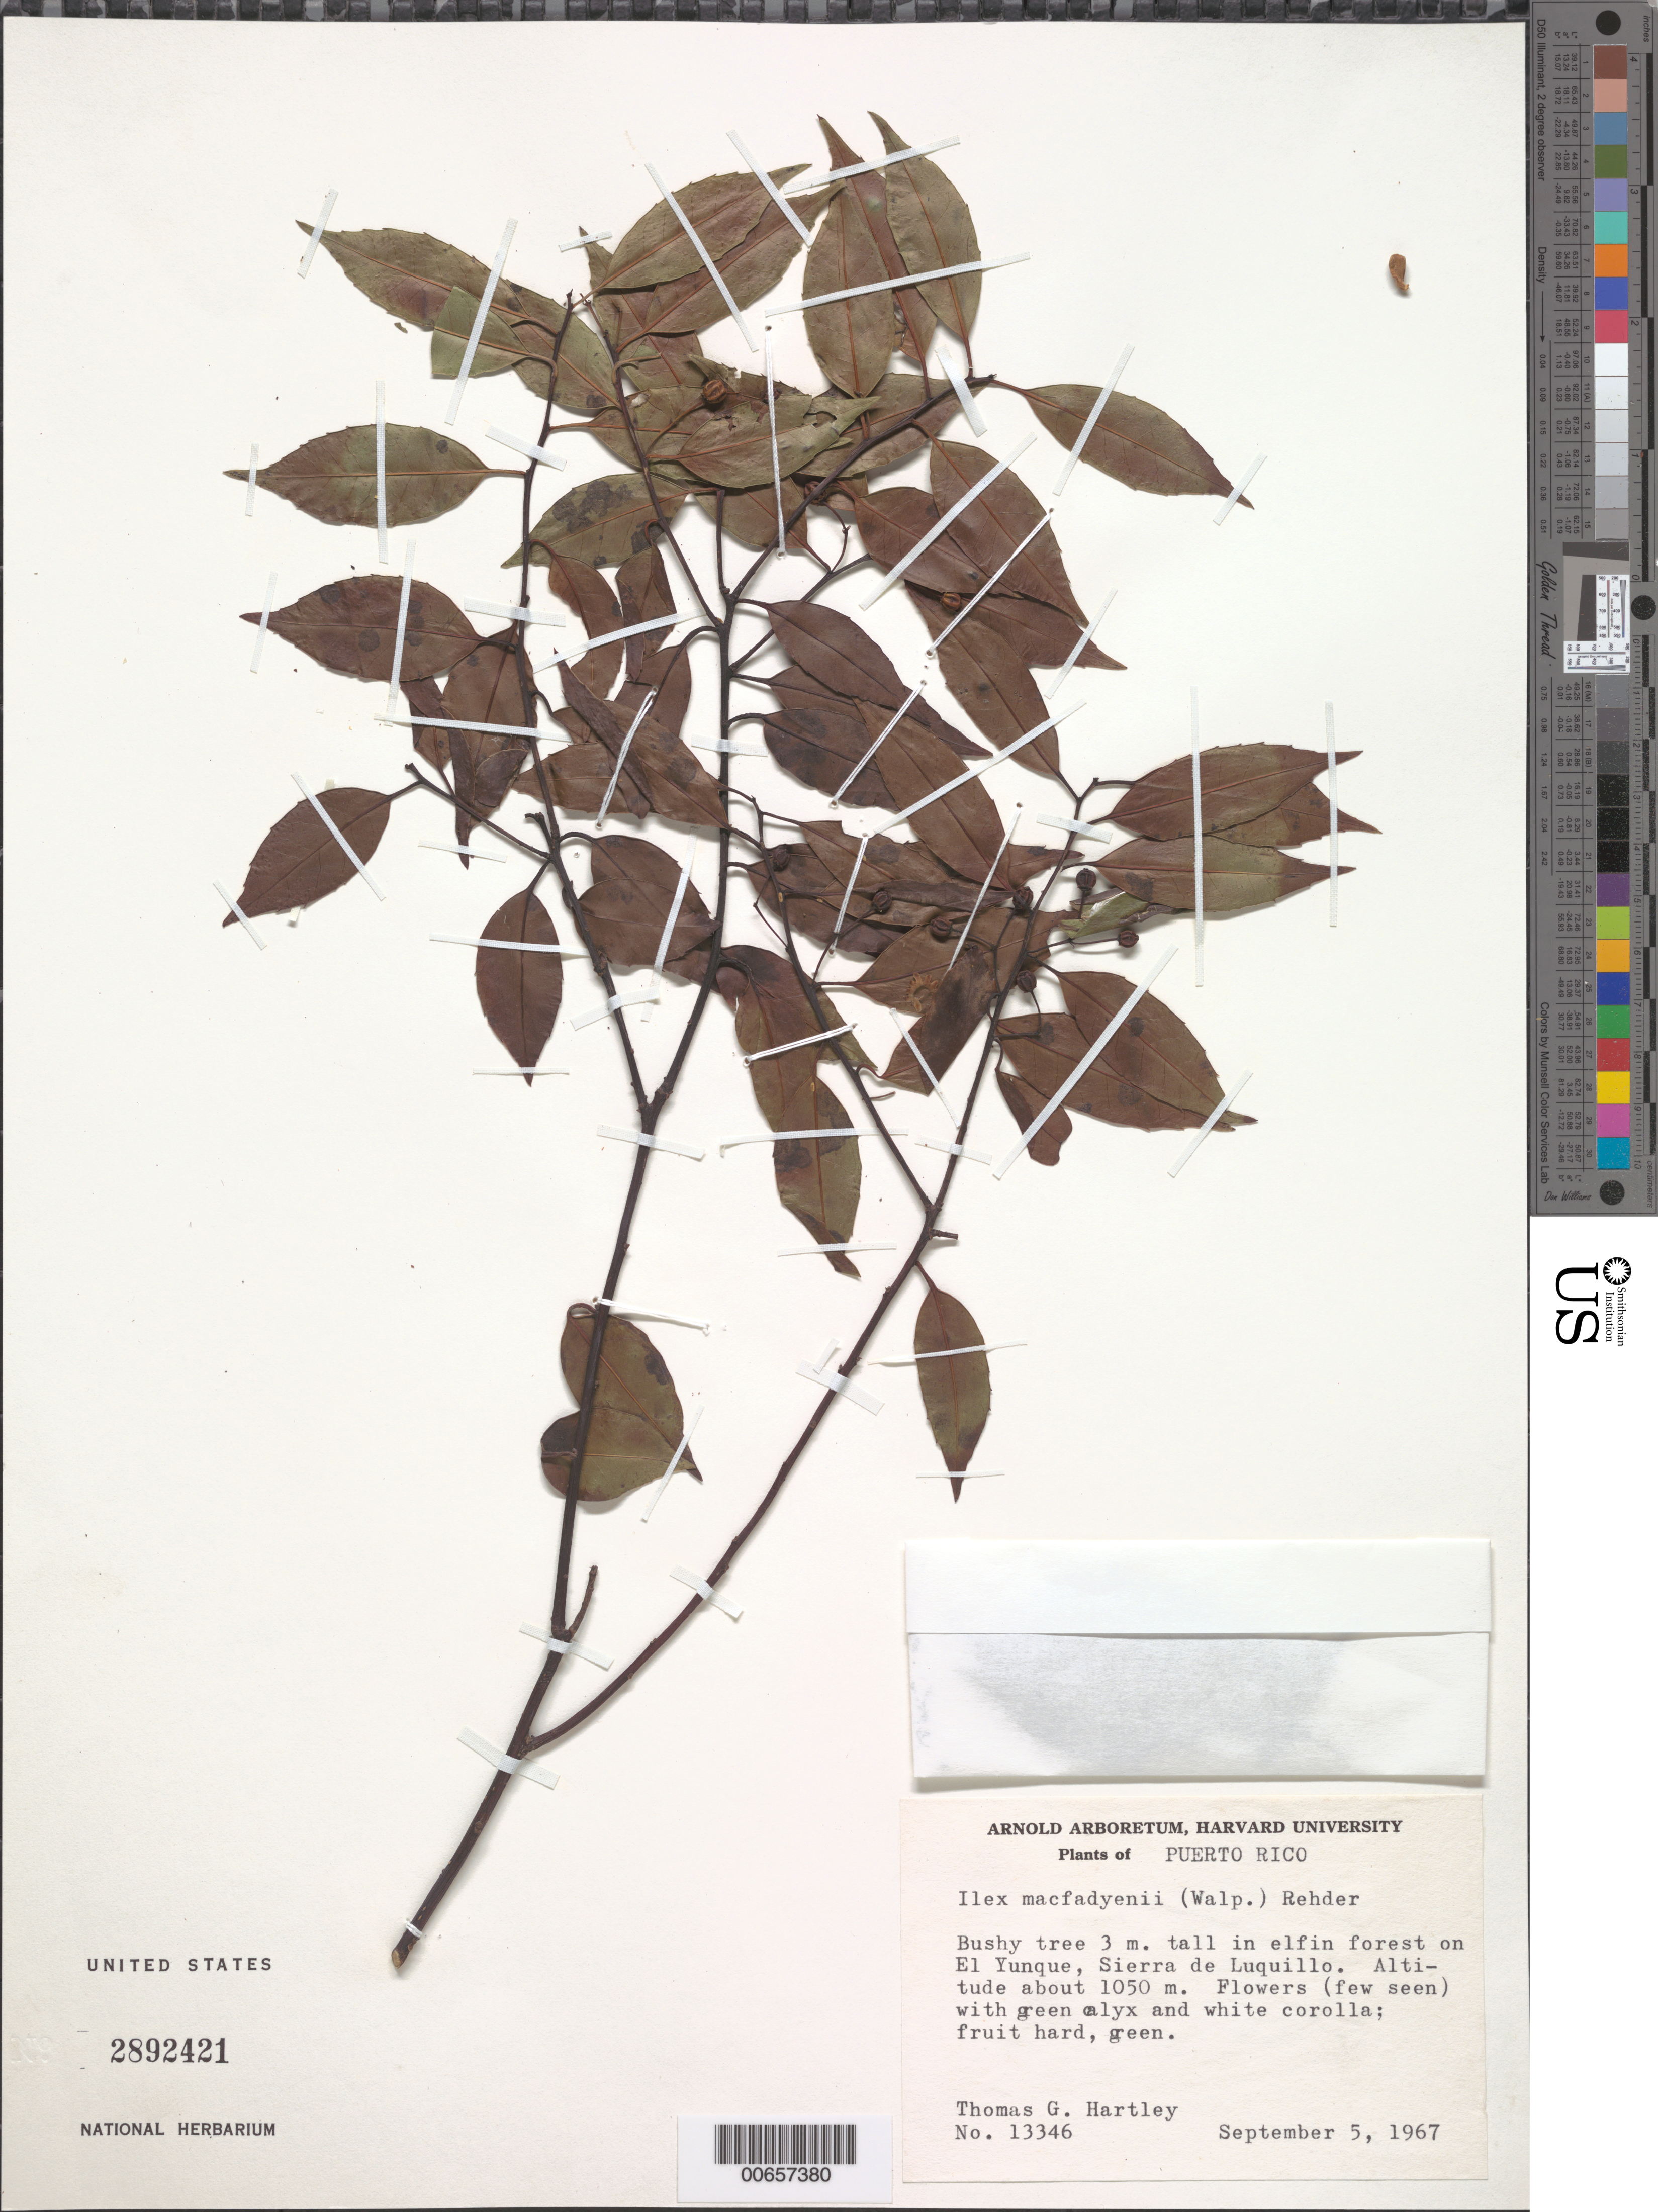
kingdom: Plantae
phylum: Tracheophyta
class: Magnoliopsida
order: Aquifoliales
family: Aquifoliaceae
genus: Ilex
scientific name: Ilex macfadyenii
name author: Rehder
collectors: T. G. Hartley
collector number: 13346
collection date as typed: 05 Sep 1967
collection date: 1967-09-05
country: Puerto Rico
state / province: Río Grande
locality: El Yunque, Sierra de Luquillo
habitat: Elfin forest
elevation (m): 1050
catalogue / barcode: US 2892421